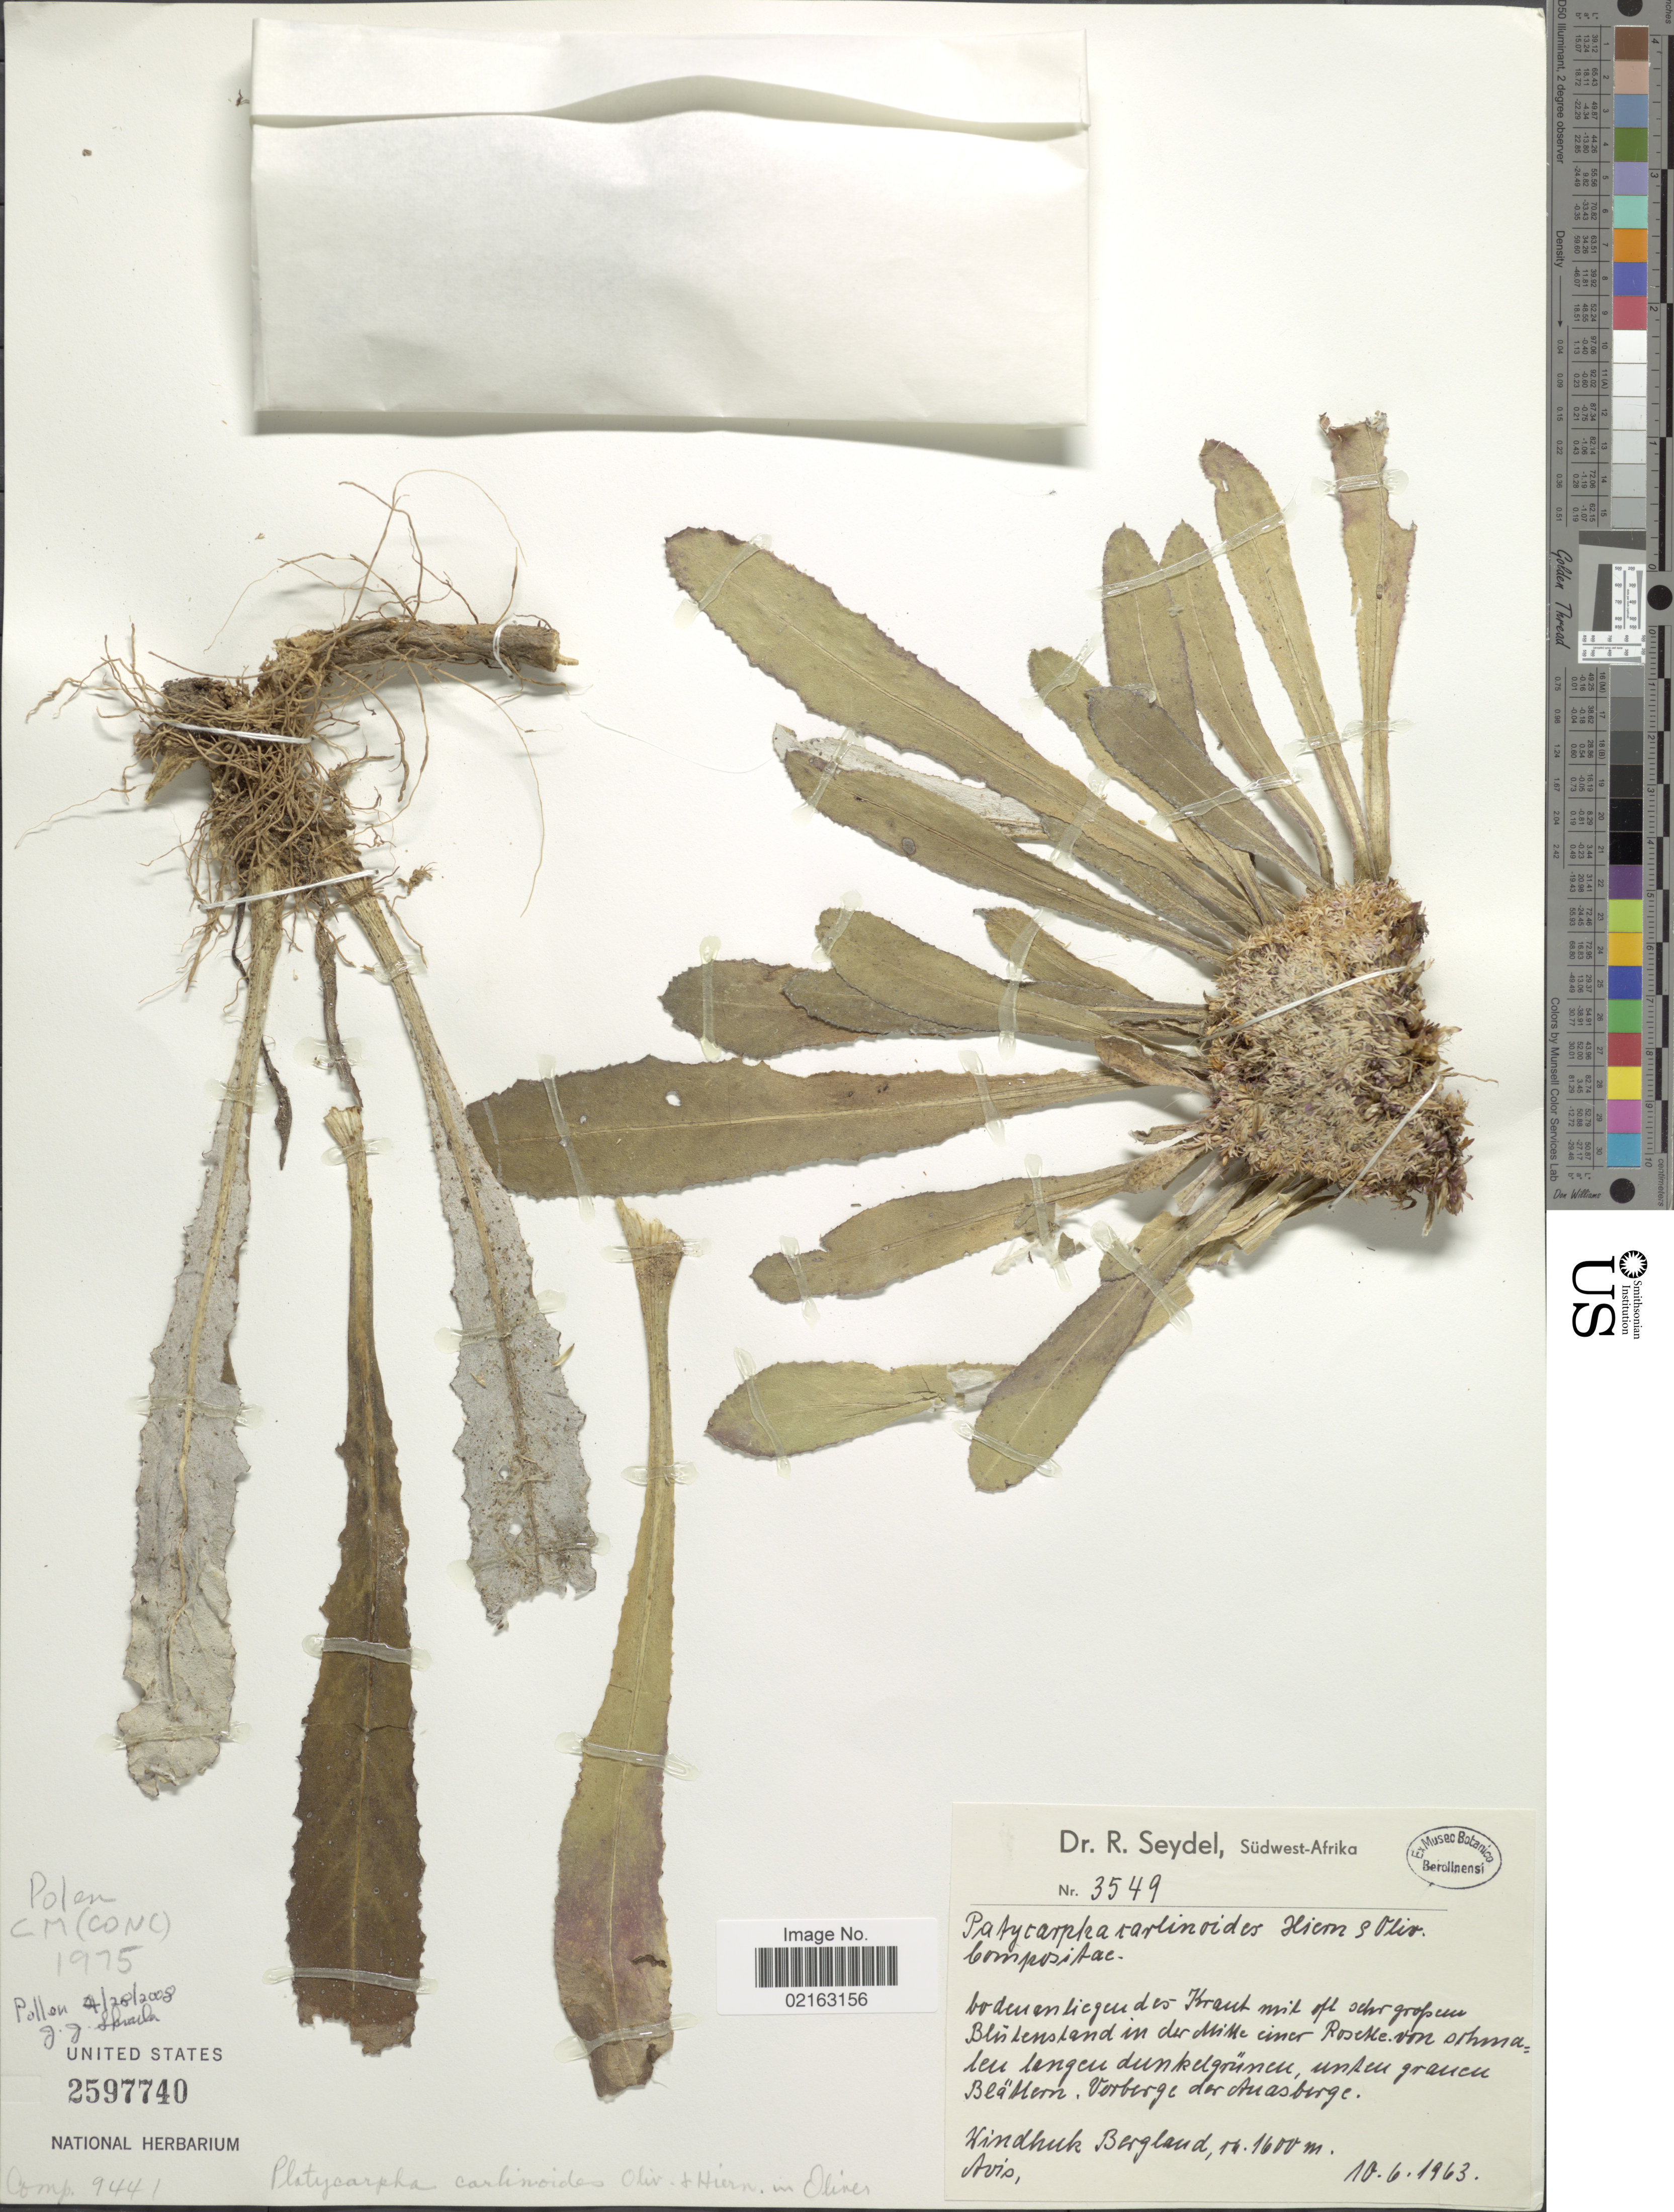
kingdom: Plantae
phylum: Tracheophyta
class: Magnoliopsida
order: Asterales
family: Asteraceae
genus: Platycarphella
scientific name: Platycarphella carlinoides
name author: (Oliv. & Hiern) V.A. Funk & H. Rob.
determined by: Funk, Vicki A., (BOT), Smithsonian Institution - National Museum of Natural History (UNITED STATES)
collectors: R. Seydel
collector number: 3549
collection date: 1963-06-10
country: Namibia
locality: Windhuk Bergland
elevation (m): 1600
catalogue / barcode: US 2597740